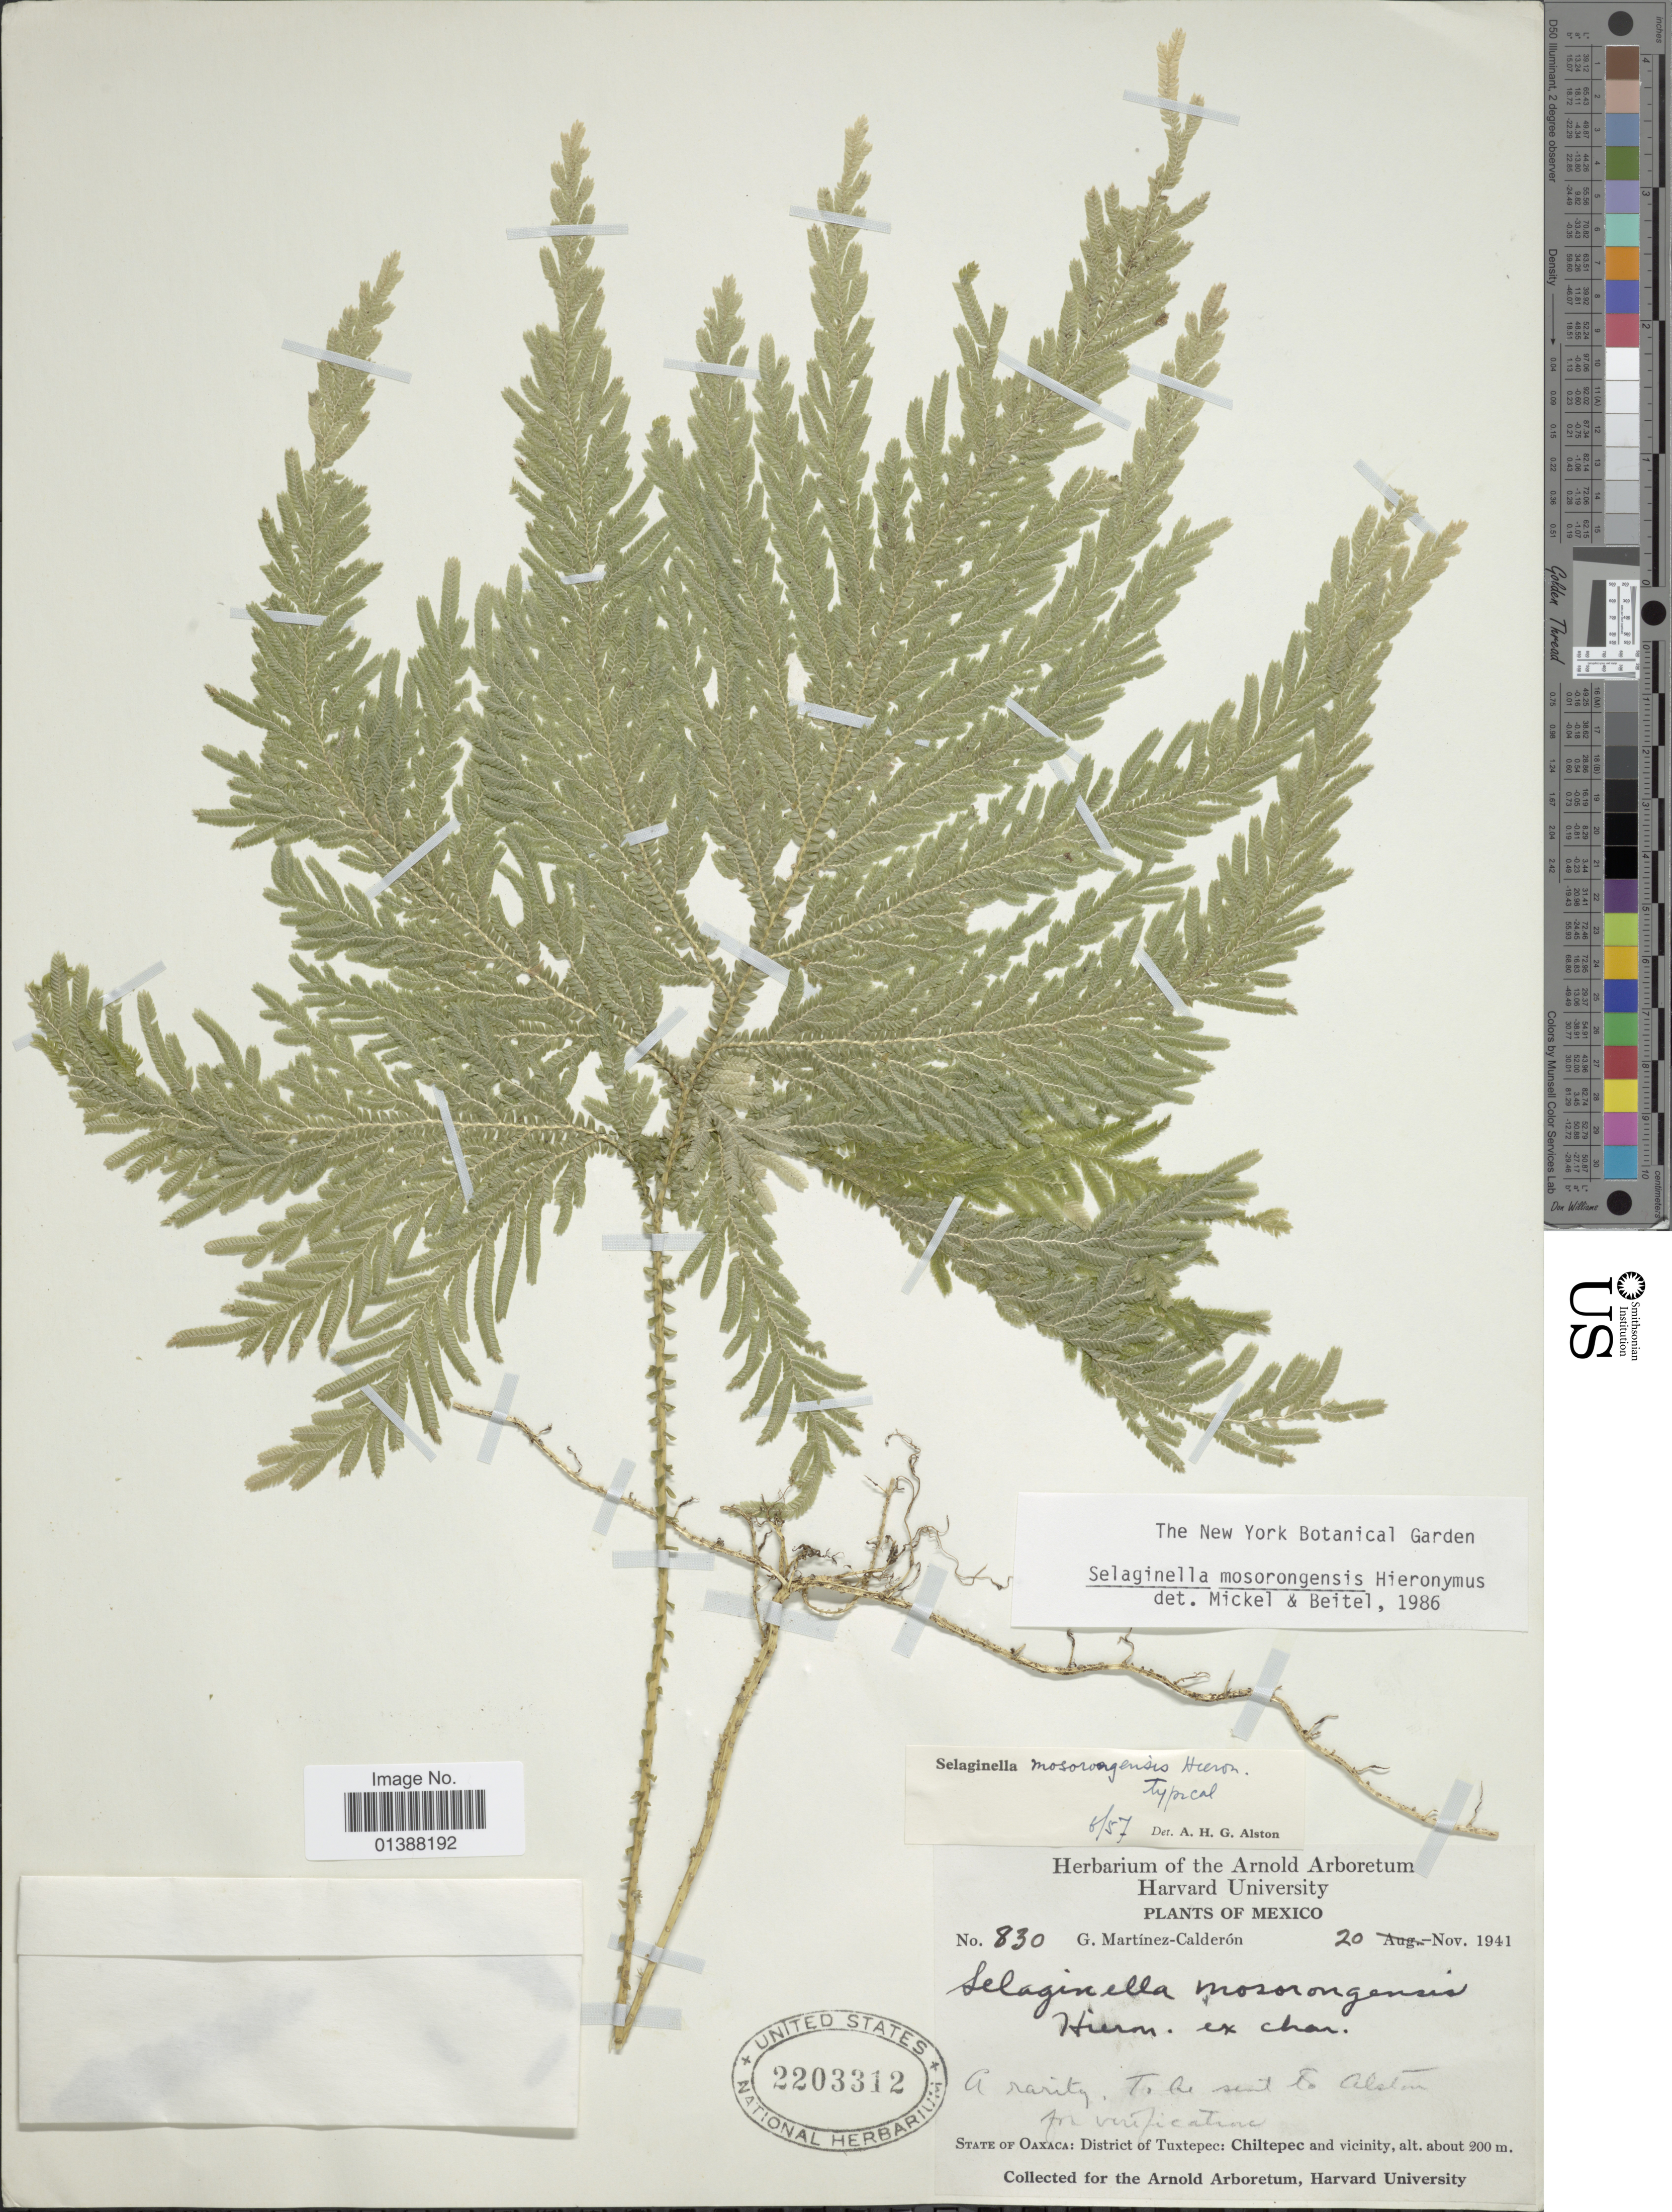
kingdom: Plantae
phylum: Tracheophyta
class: Lycopodiopsida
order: Selaginellales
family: Selaginellaceae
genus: Selaginella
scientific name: Selaginella mosorongensis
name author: Hieron.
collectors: G. Martinez-C.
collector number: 830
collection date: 1941-11-20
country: Mexico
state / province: Oaxaca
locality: State of Oaxaca: District of Tuxtepec: Chiltepec and vicinity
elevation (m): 200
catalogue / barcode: US 2203312